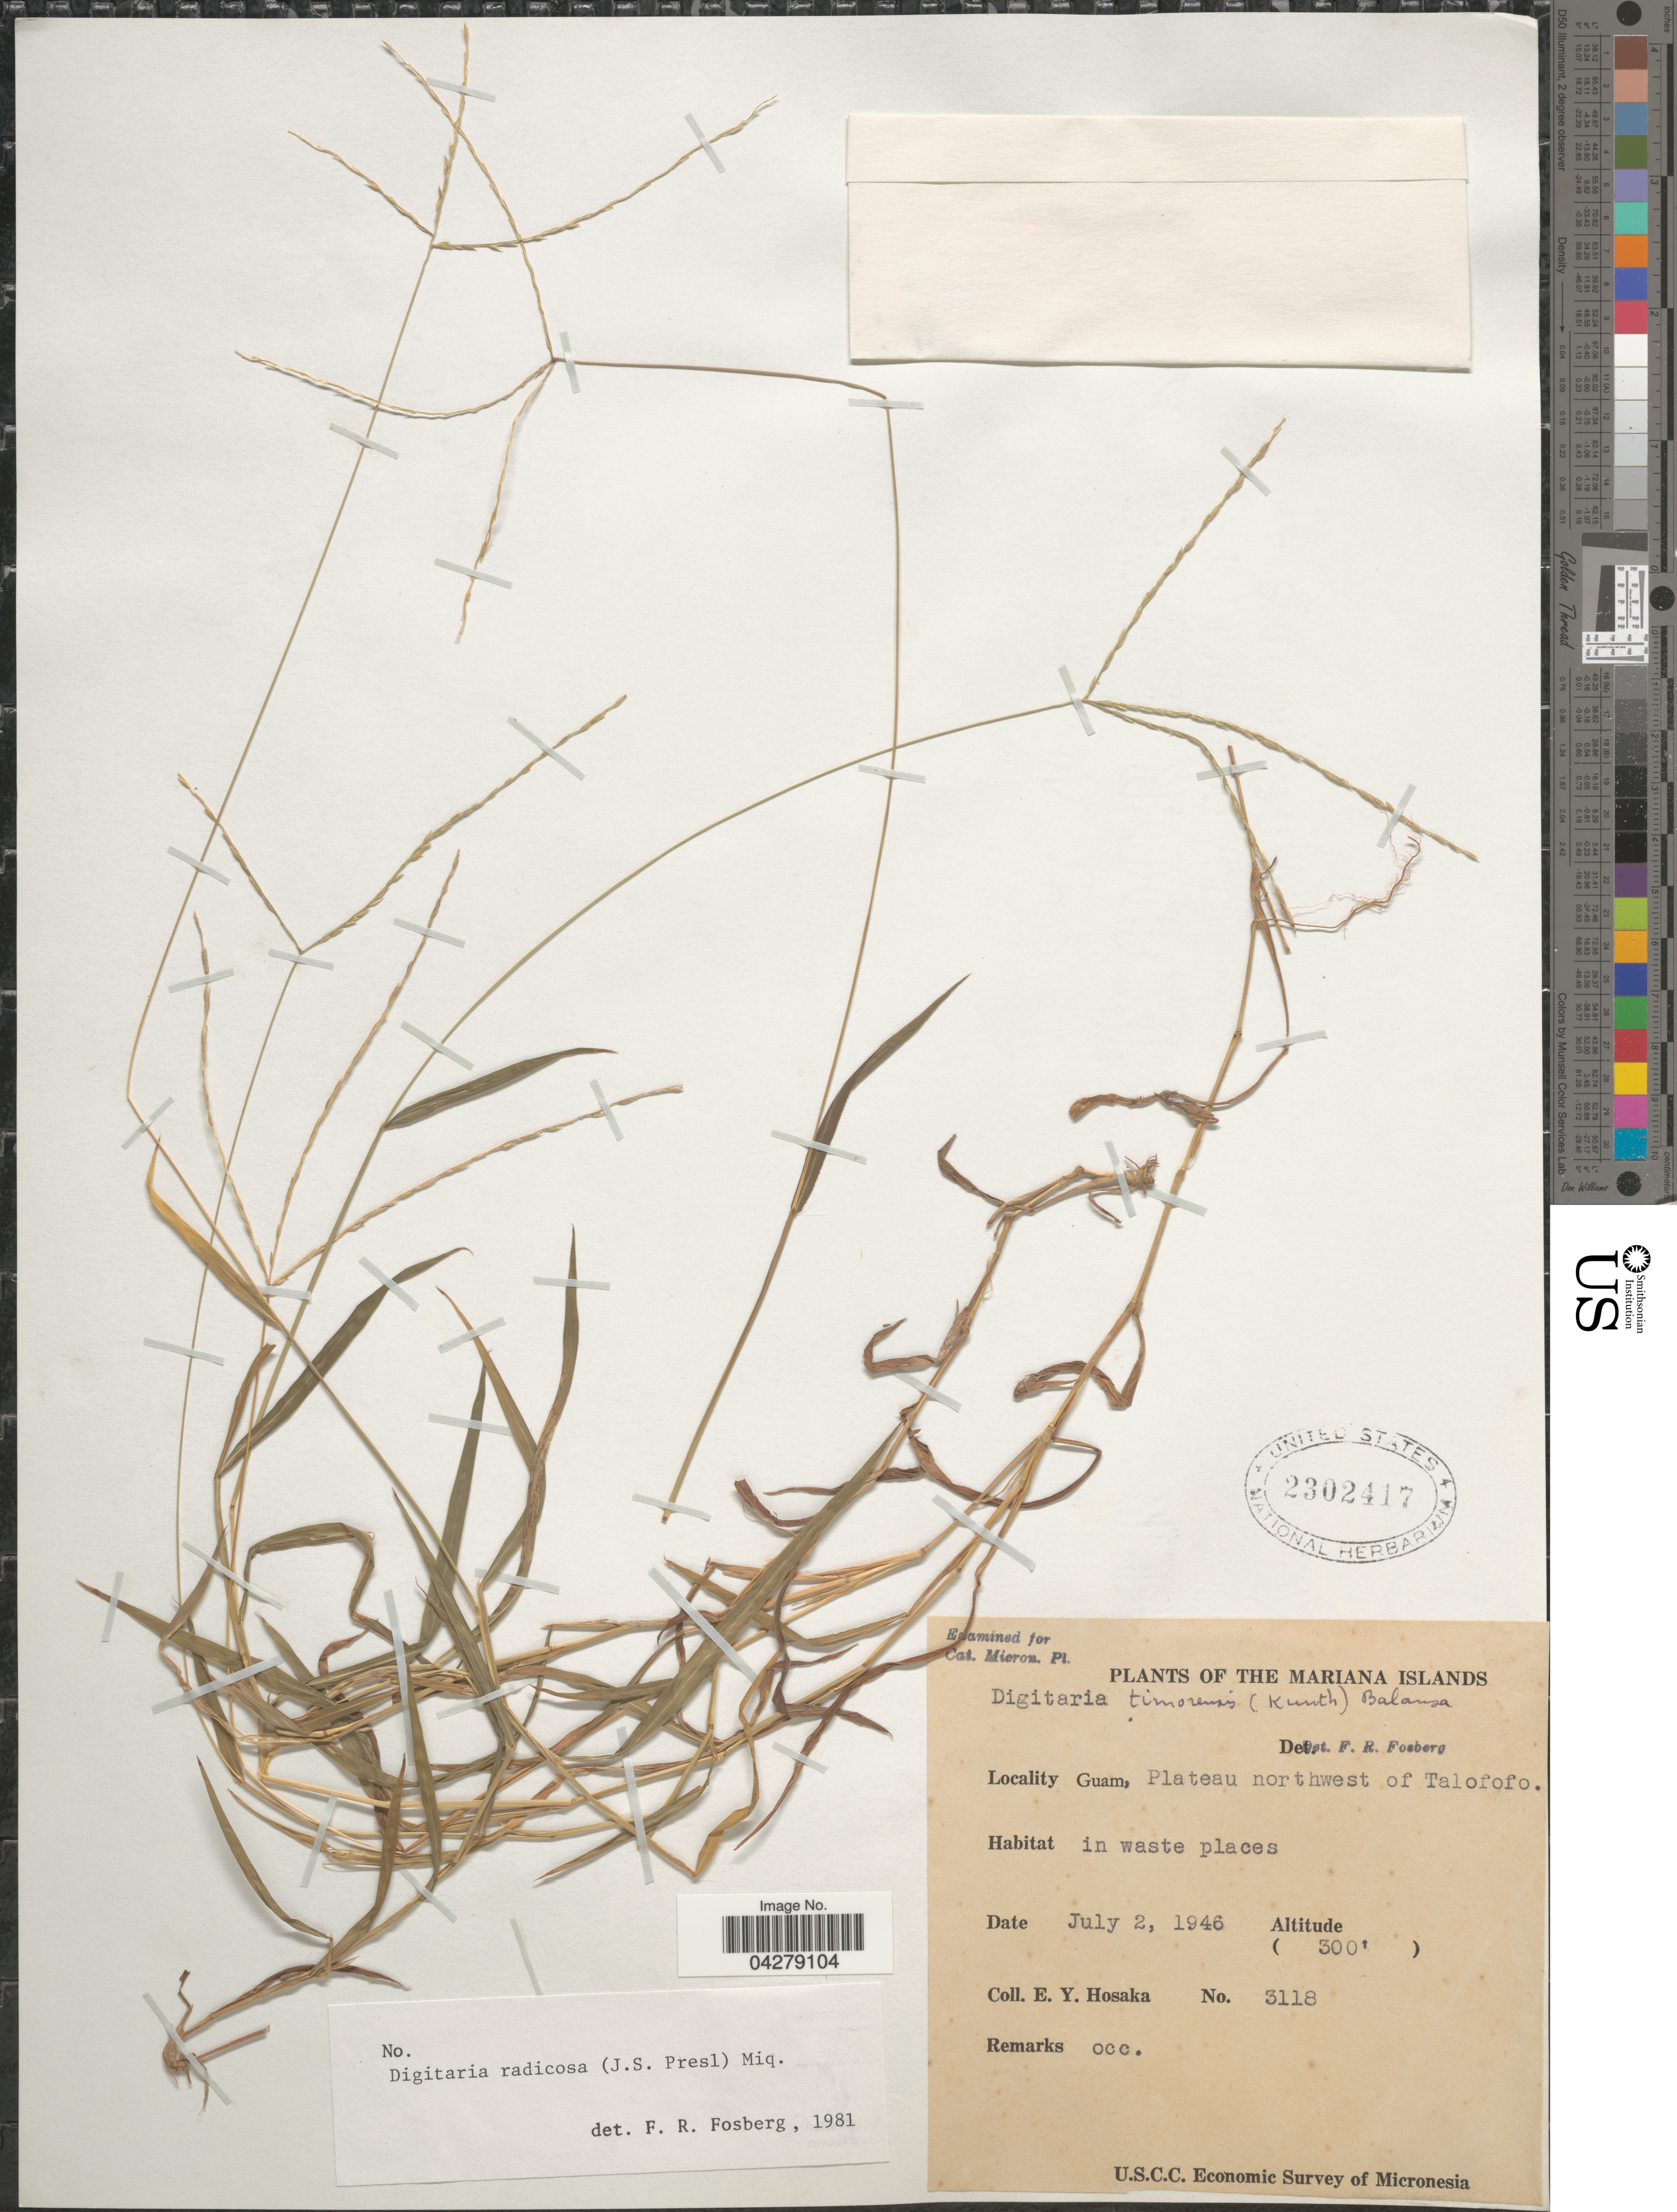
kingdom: Plantae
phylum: Tracheophyta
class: Liliopsida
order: Poales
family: Poaceae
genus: Digitaria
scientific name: Digitaria radicosa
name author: (J. Presl) Miq.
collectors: E. Y. Hosaka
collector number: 3118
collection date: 1946-07-02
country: Guam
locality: The Mariana Islands. Plateau northwest of Talofofo. U.S.C.C. Economic Survey of Micronesia.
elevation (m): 91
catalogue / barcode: US 2302417